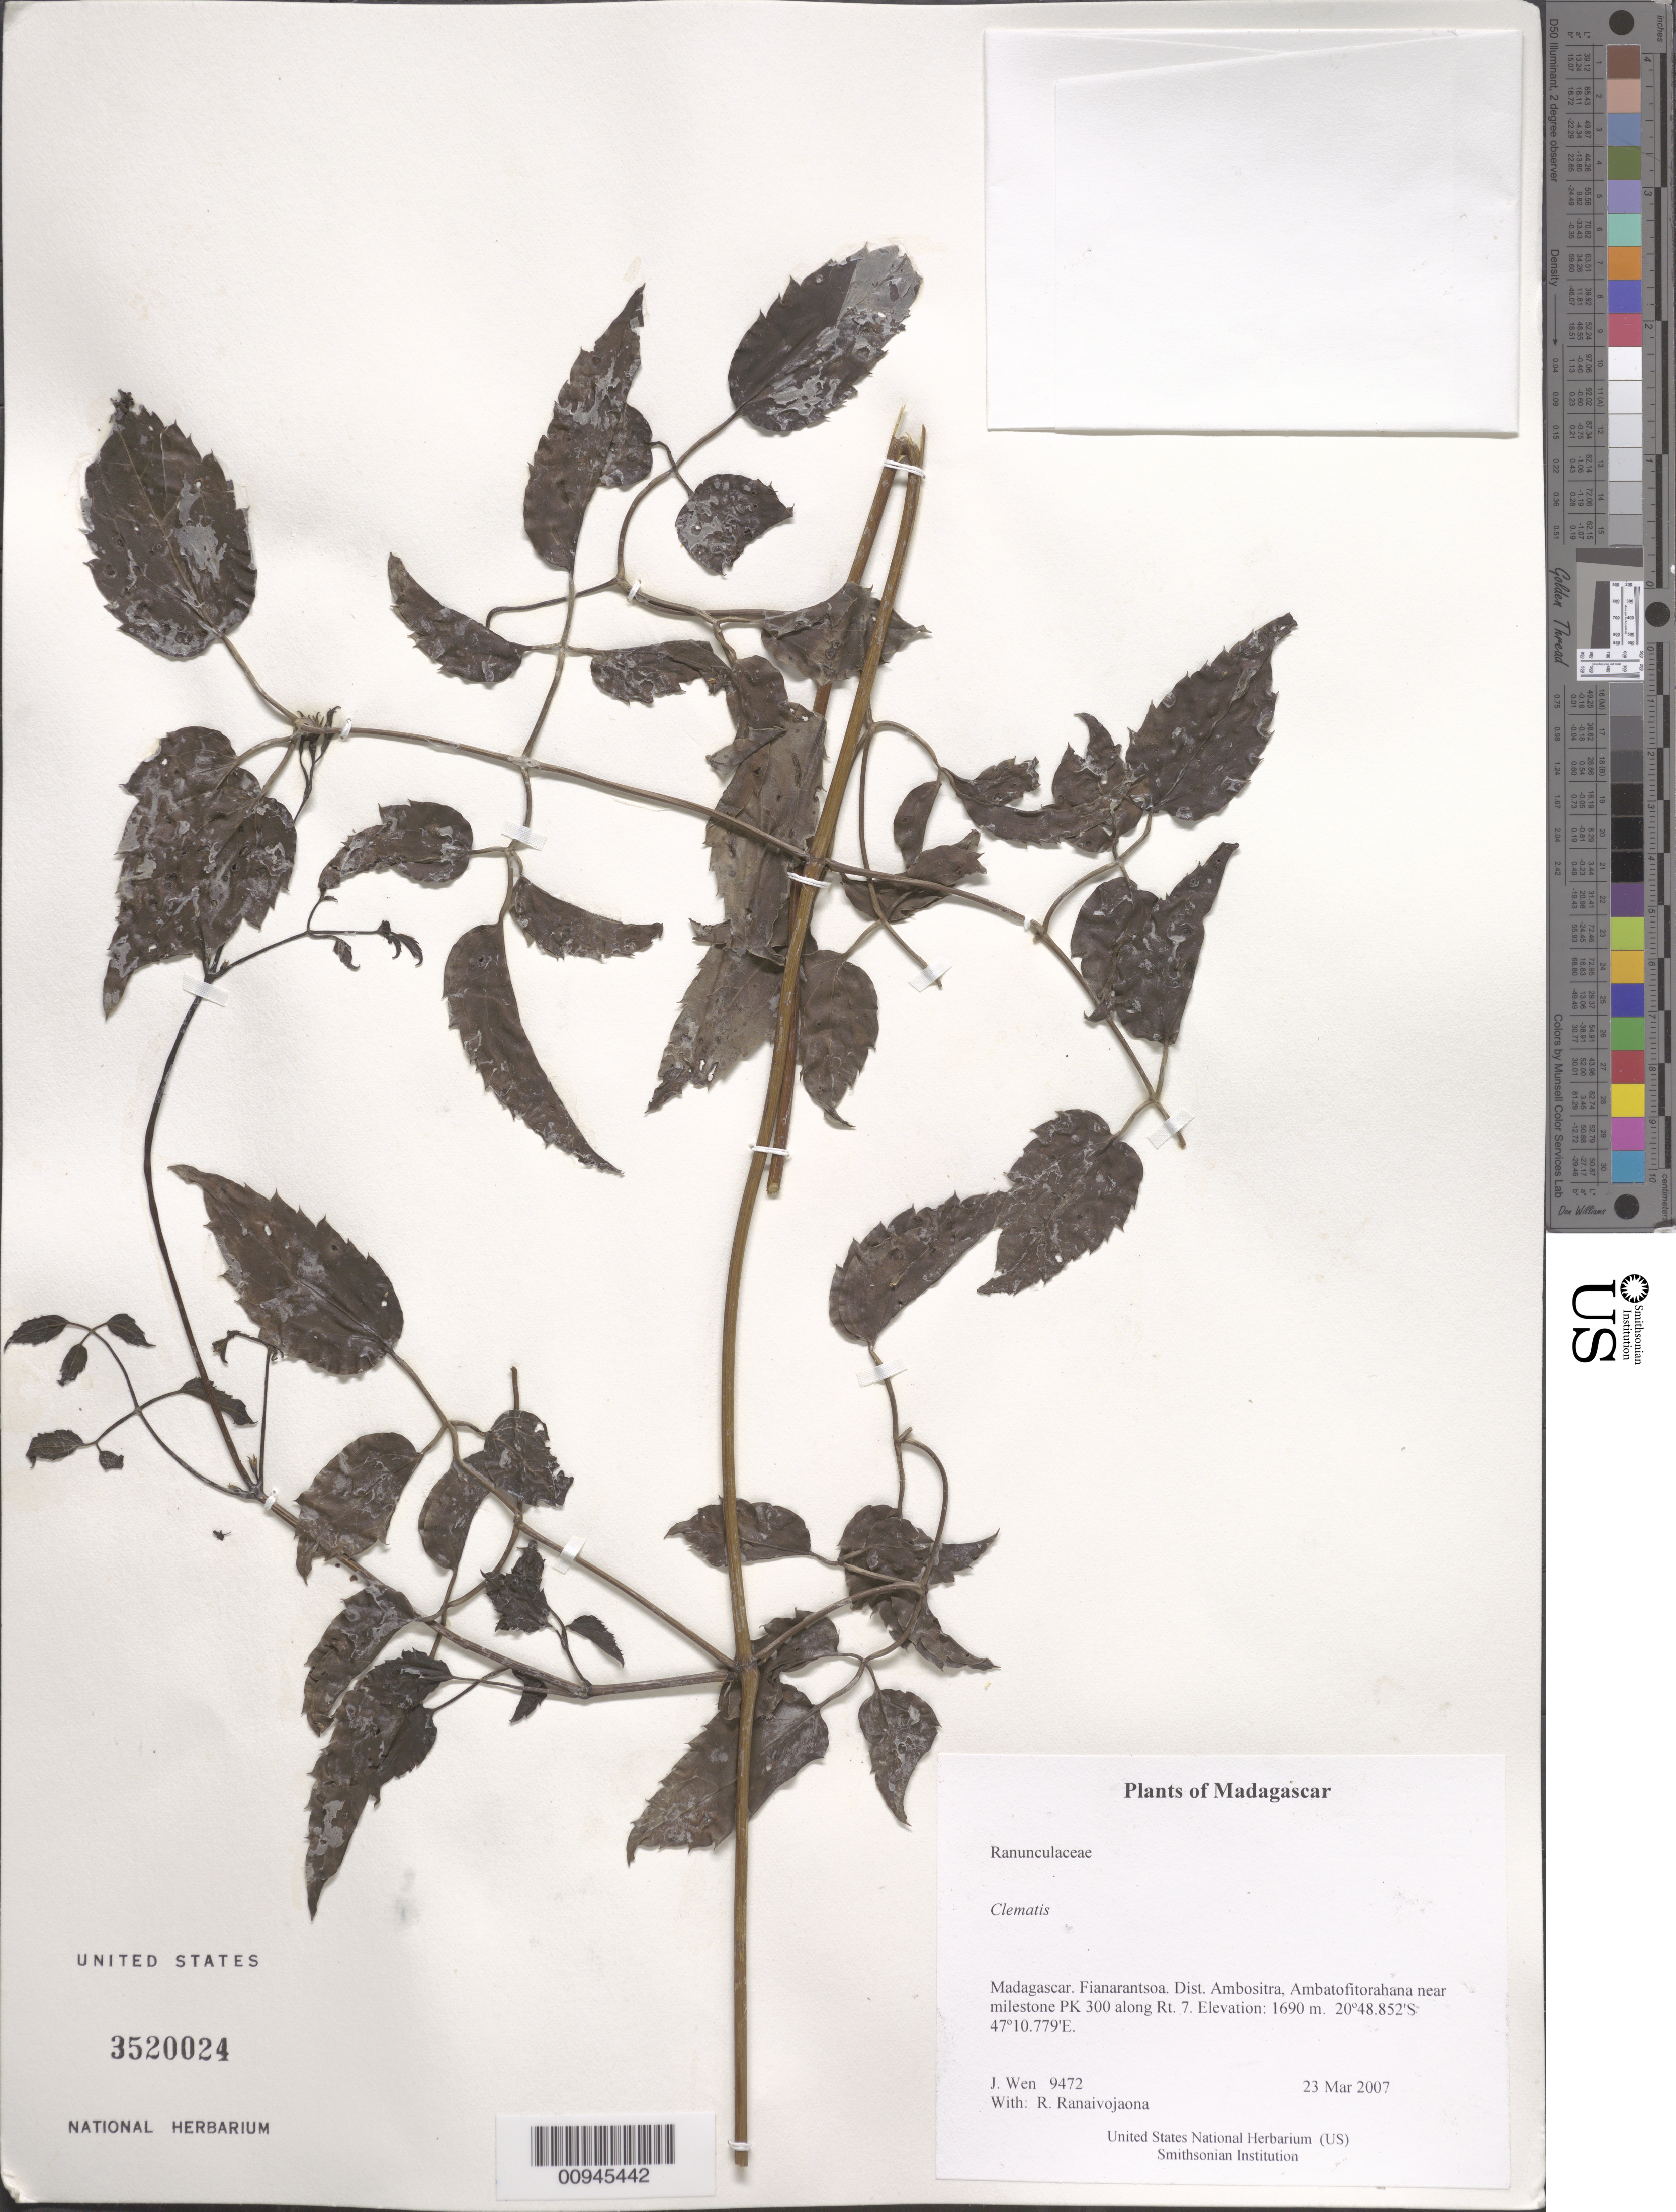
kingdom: Plantae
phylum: Tracheophyta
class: Magnoliopsida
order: Ranunculales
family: Ranunculaceae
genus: Clematis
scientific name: Clematis sp.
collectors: J. Wen & R. Ranaivojaona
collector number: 9472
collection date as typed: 23 Mar 2007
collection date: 2007-03-23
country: Madagascar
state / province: Amoron'i Mania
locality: Dist. Ambositra, Ambatofitorahana near milestone PK 300 along Rt. 7.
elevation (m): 1690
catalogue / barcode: US 3520024